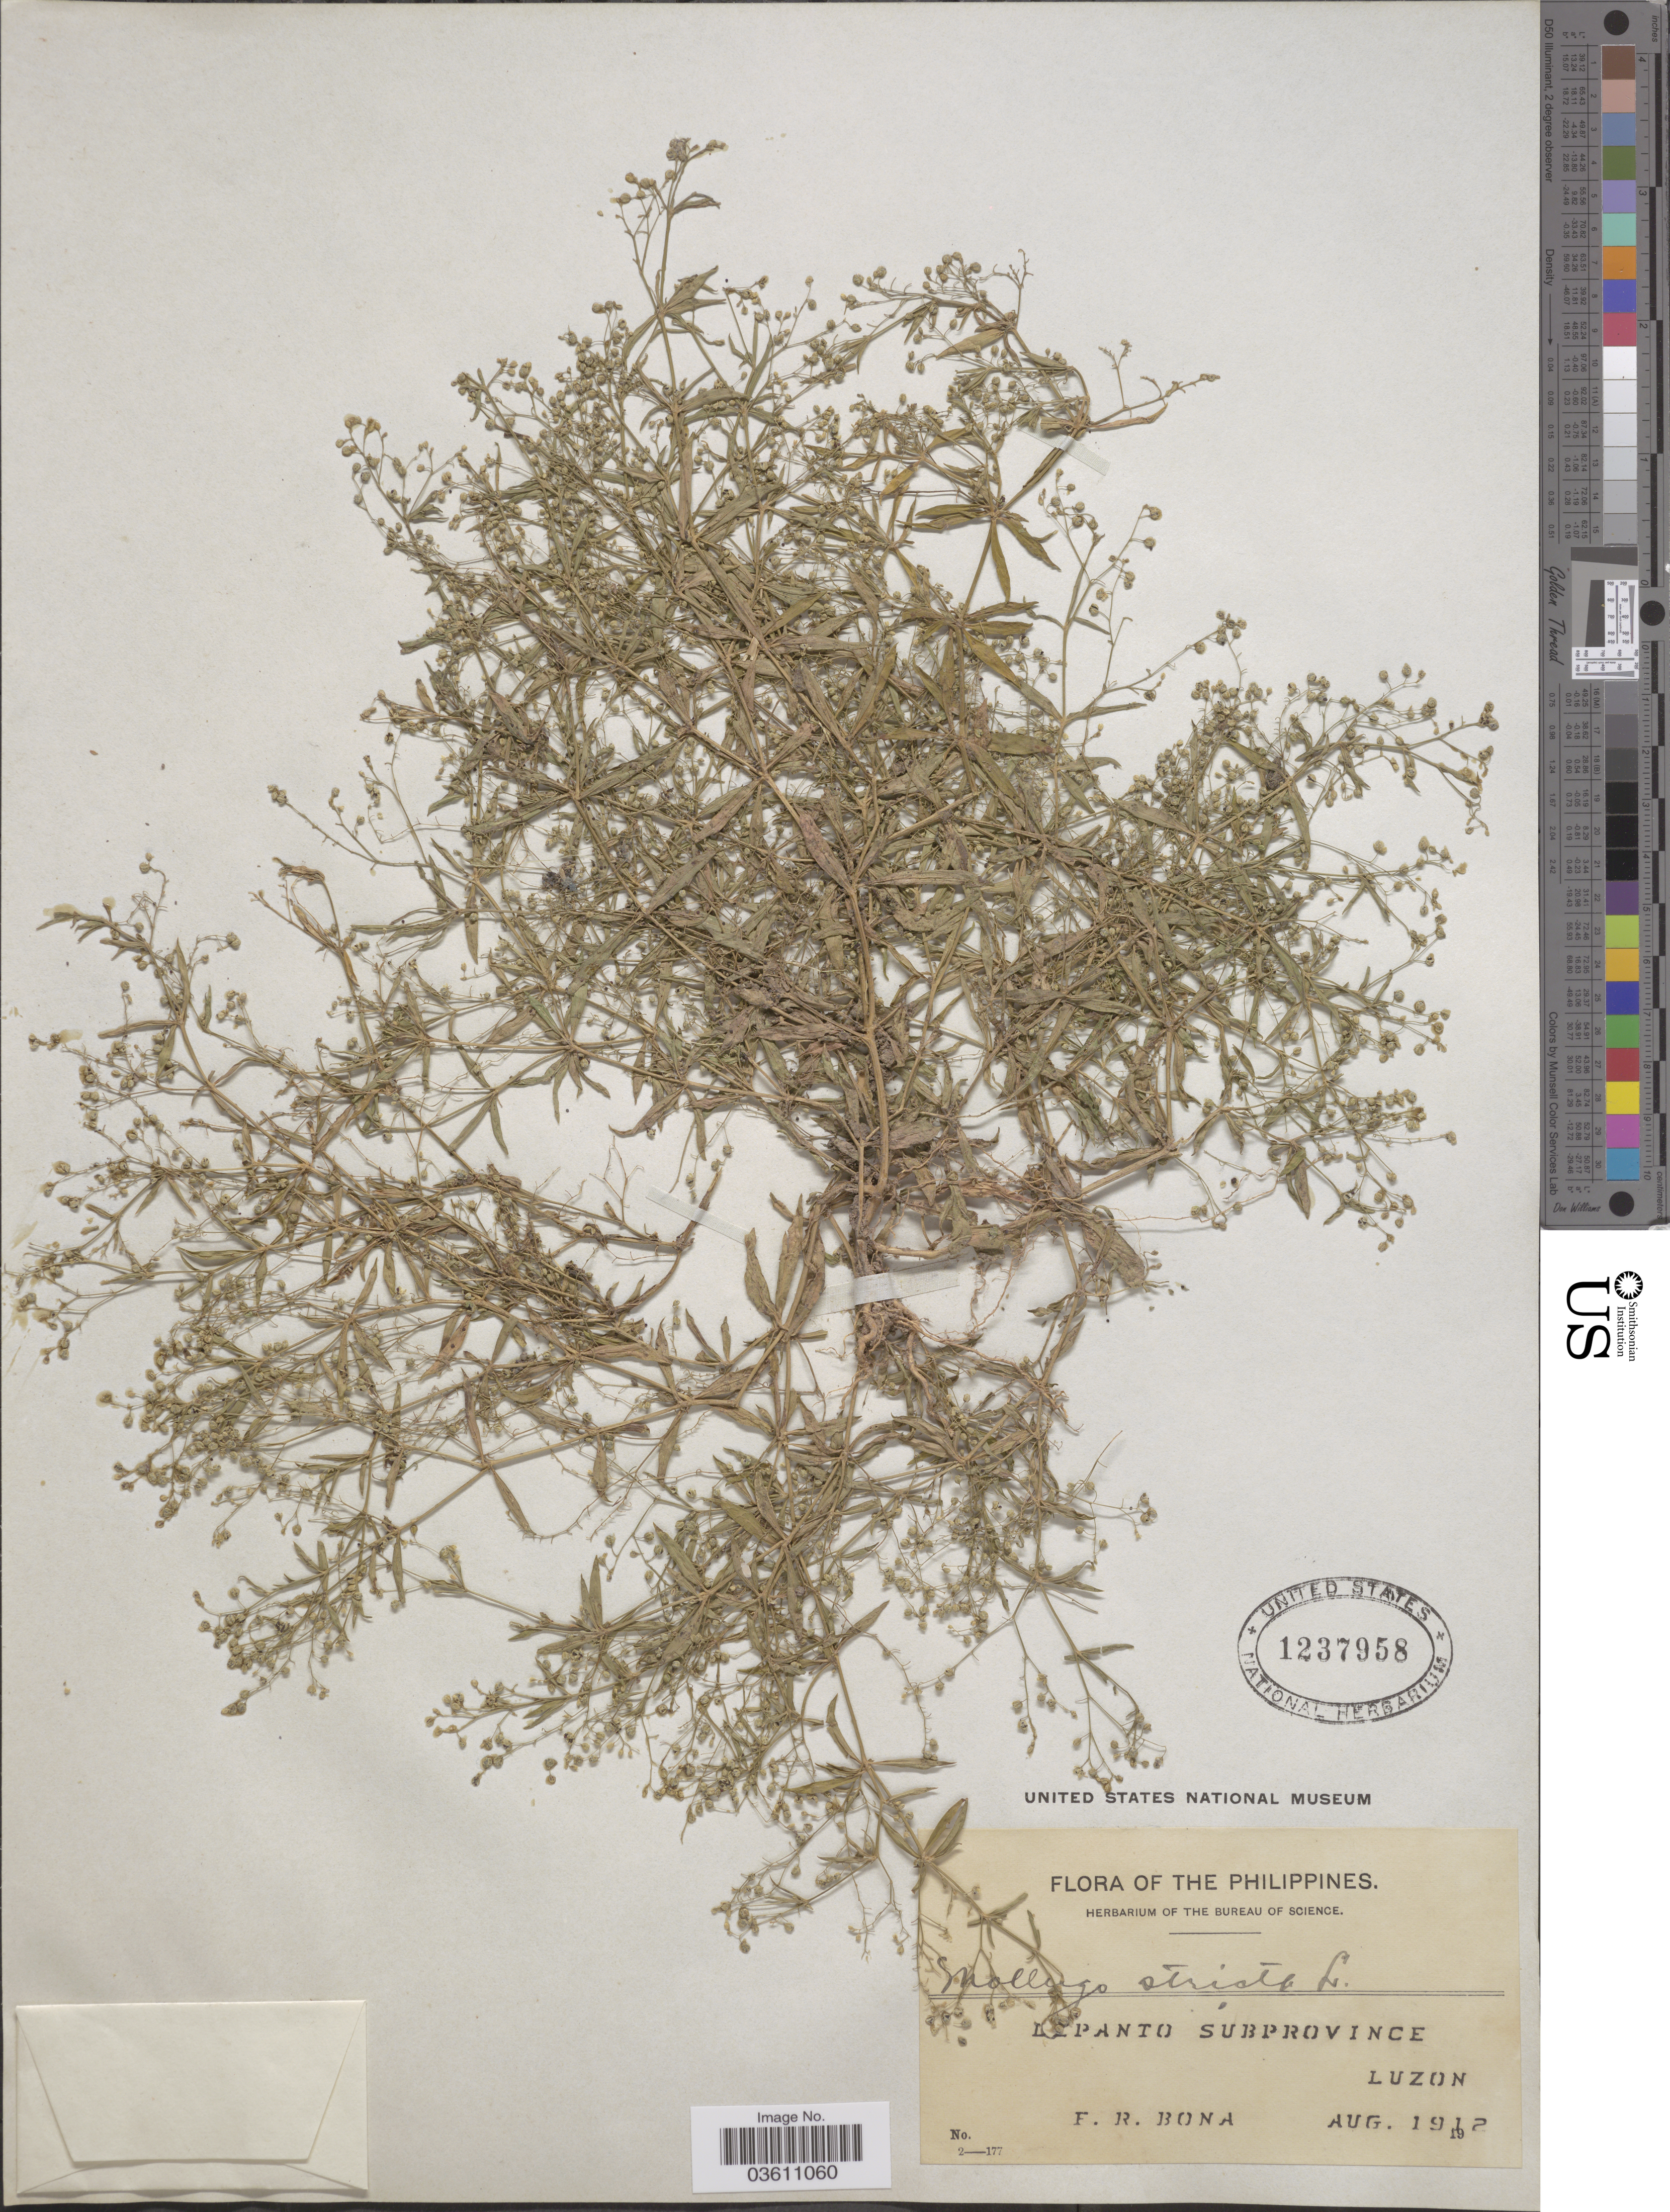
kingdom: Plantae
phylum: Tracheophyta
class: Magnoliopsida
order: Caryophyllales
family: Molluginaceae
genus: Trigastrotheca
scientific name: Trigastrotheca pentaphylla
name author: (L.) Thulin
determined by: Strong, Mark T., (BOT), Smithsonian Institution - National Museum of Natural History (UNITED STATES)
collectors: F. Bona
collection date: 1912-08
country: Philippines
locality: L [illegible text]panto Subprovince, Luzon.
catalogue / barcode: US 1237958